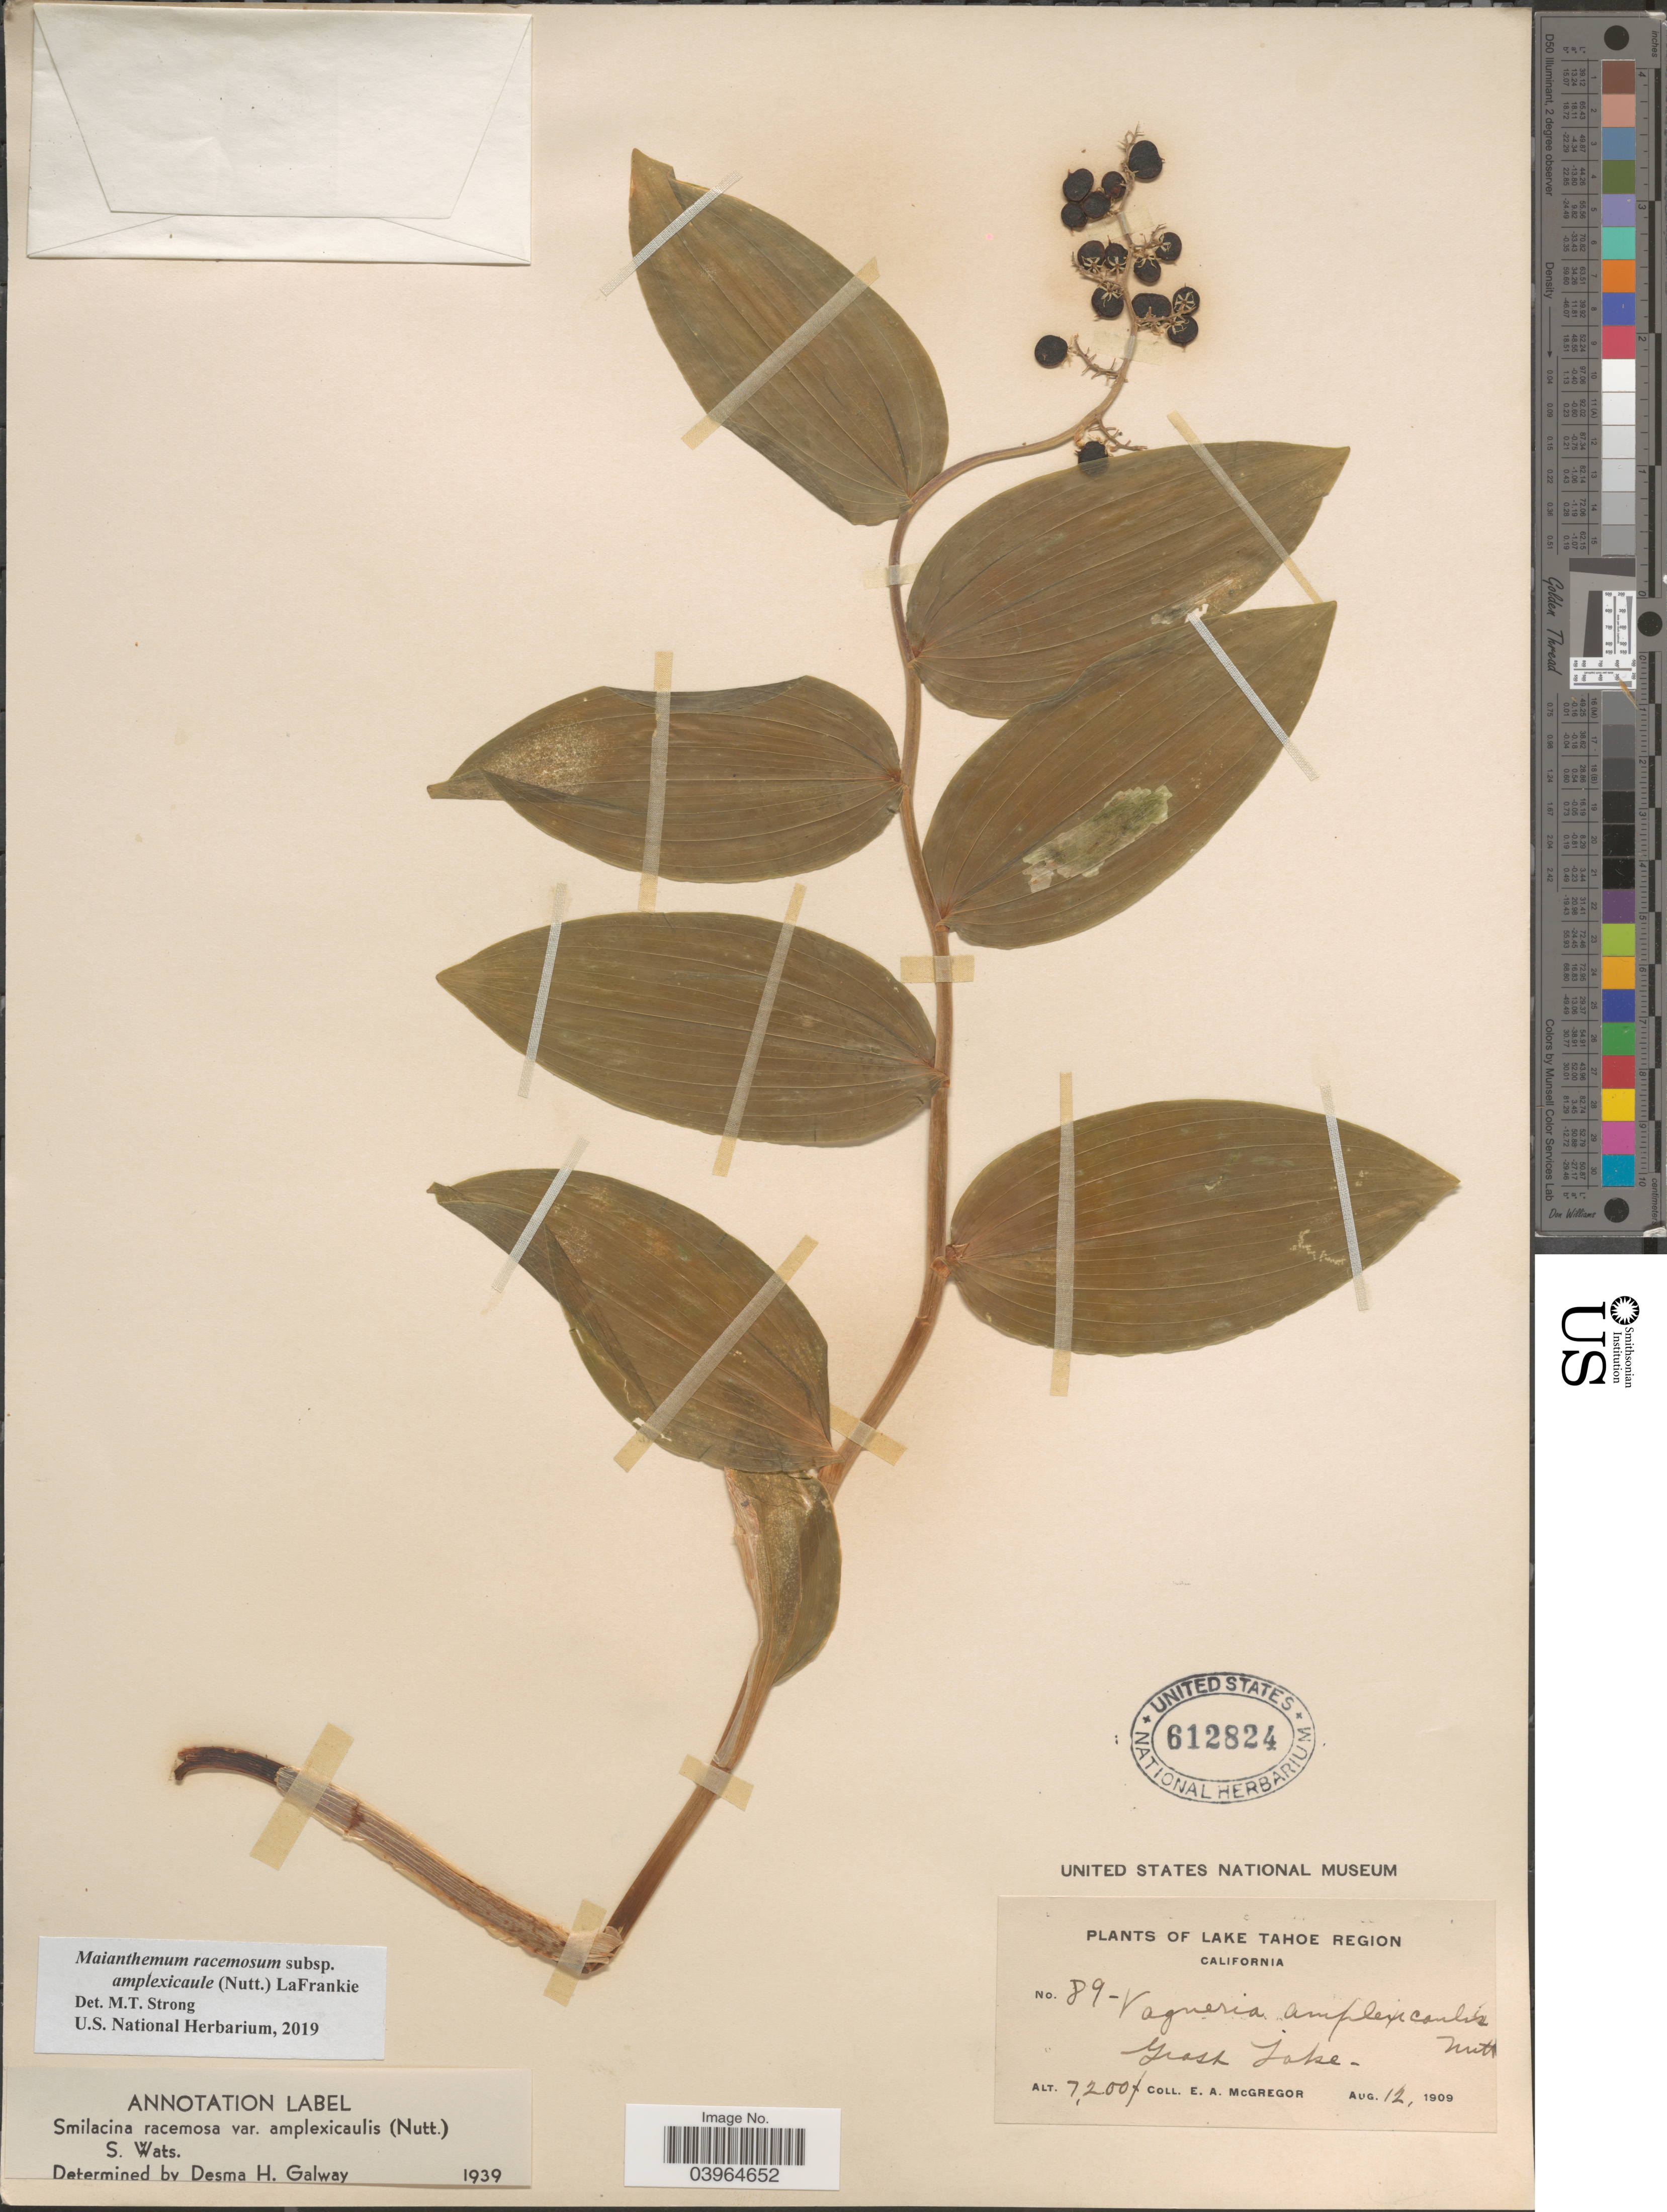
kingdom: Plantae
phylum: Tracheophyta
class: Liliopsida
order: Asparagales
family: Asparagaceae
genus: Maianthemum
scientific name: Maianthemum racemosum subsp. amplexicaule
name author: (Nutt.) LaFrankie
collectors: E. A. McGregor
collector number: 89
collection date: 1909-08-12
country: United States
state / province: California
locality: Lake Tahoe Region. Grass Lake.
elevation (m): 2195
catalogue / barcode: US 612824